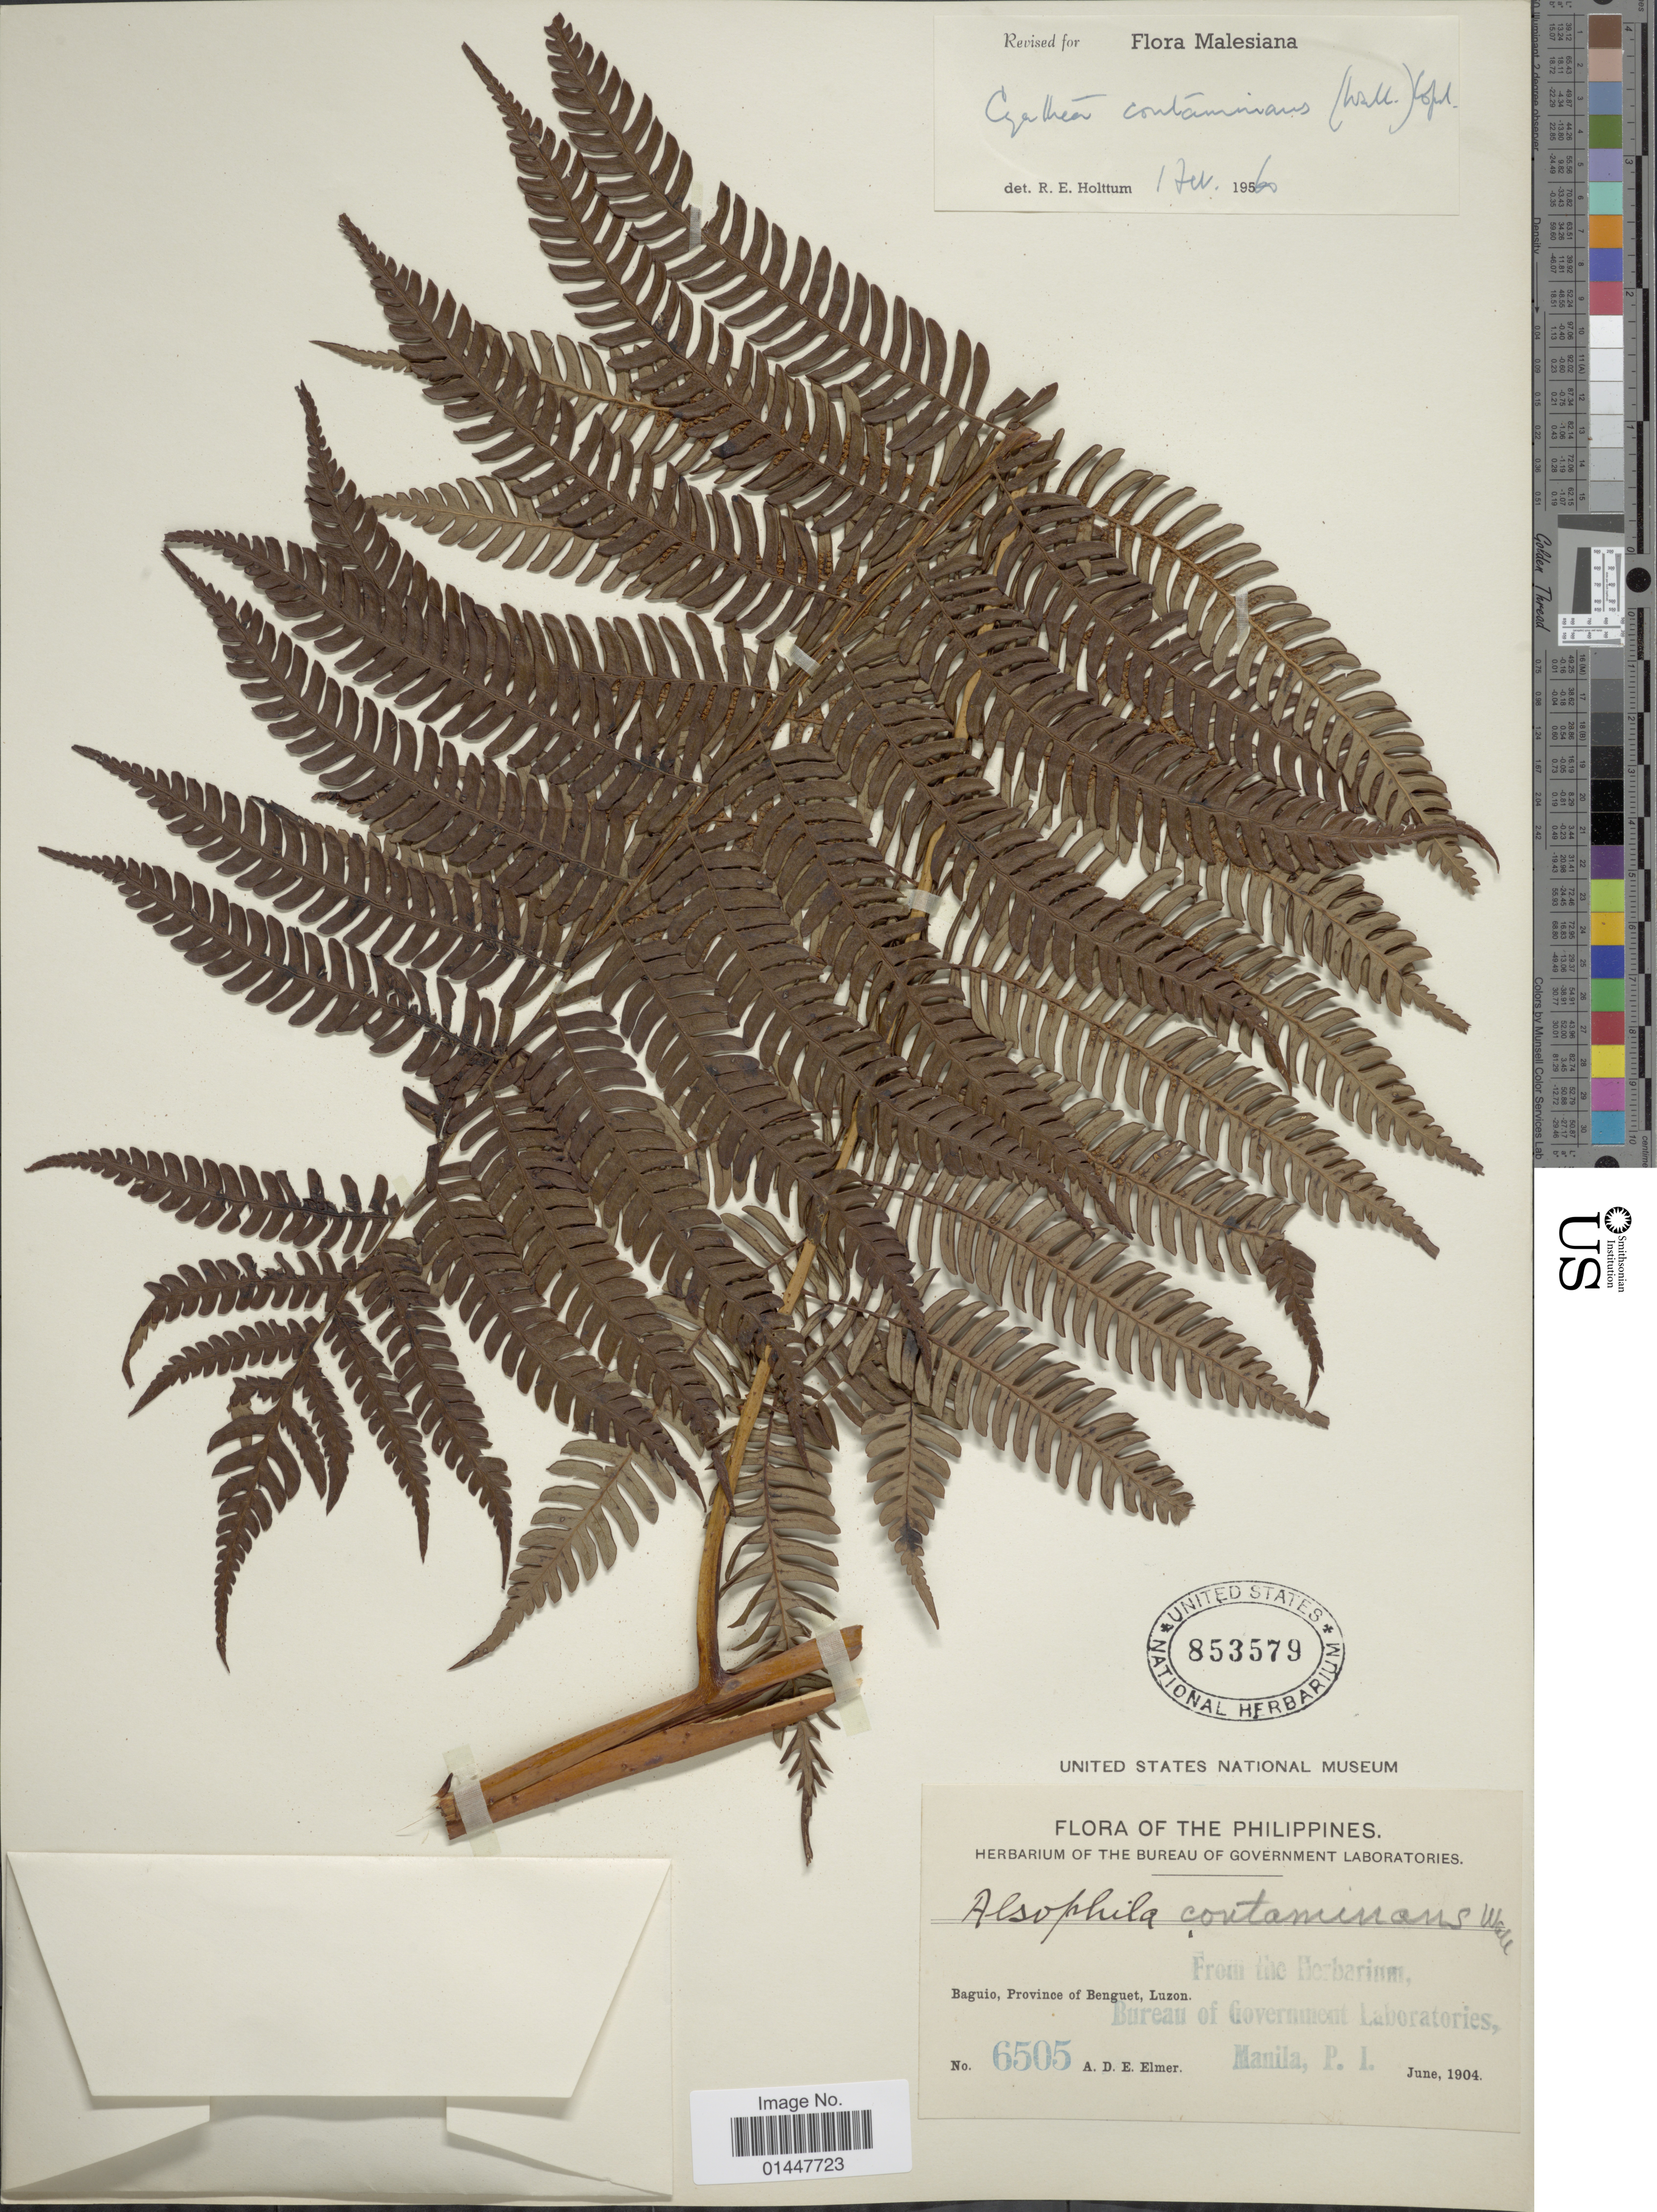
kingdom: Plantae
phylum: Tracheophyta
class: Polypodiopsida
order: Cyatheales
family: Cyatheaceae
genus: Sphaeropteris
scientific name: Sphaeropteris glauca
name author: (Blume) R.M. Tryon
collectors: A. D. E. Elmer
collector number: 6505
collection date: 1904-06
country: Philippines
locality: Baguio, Province of Benguet, Luzon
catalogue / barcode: US 853579